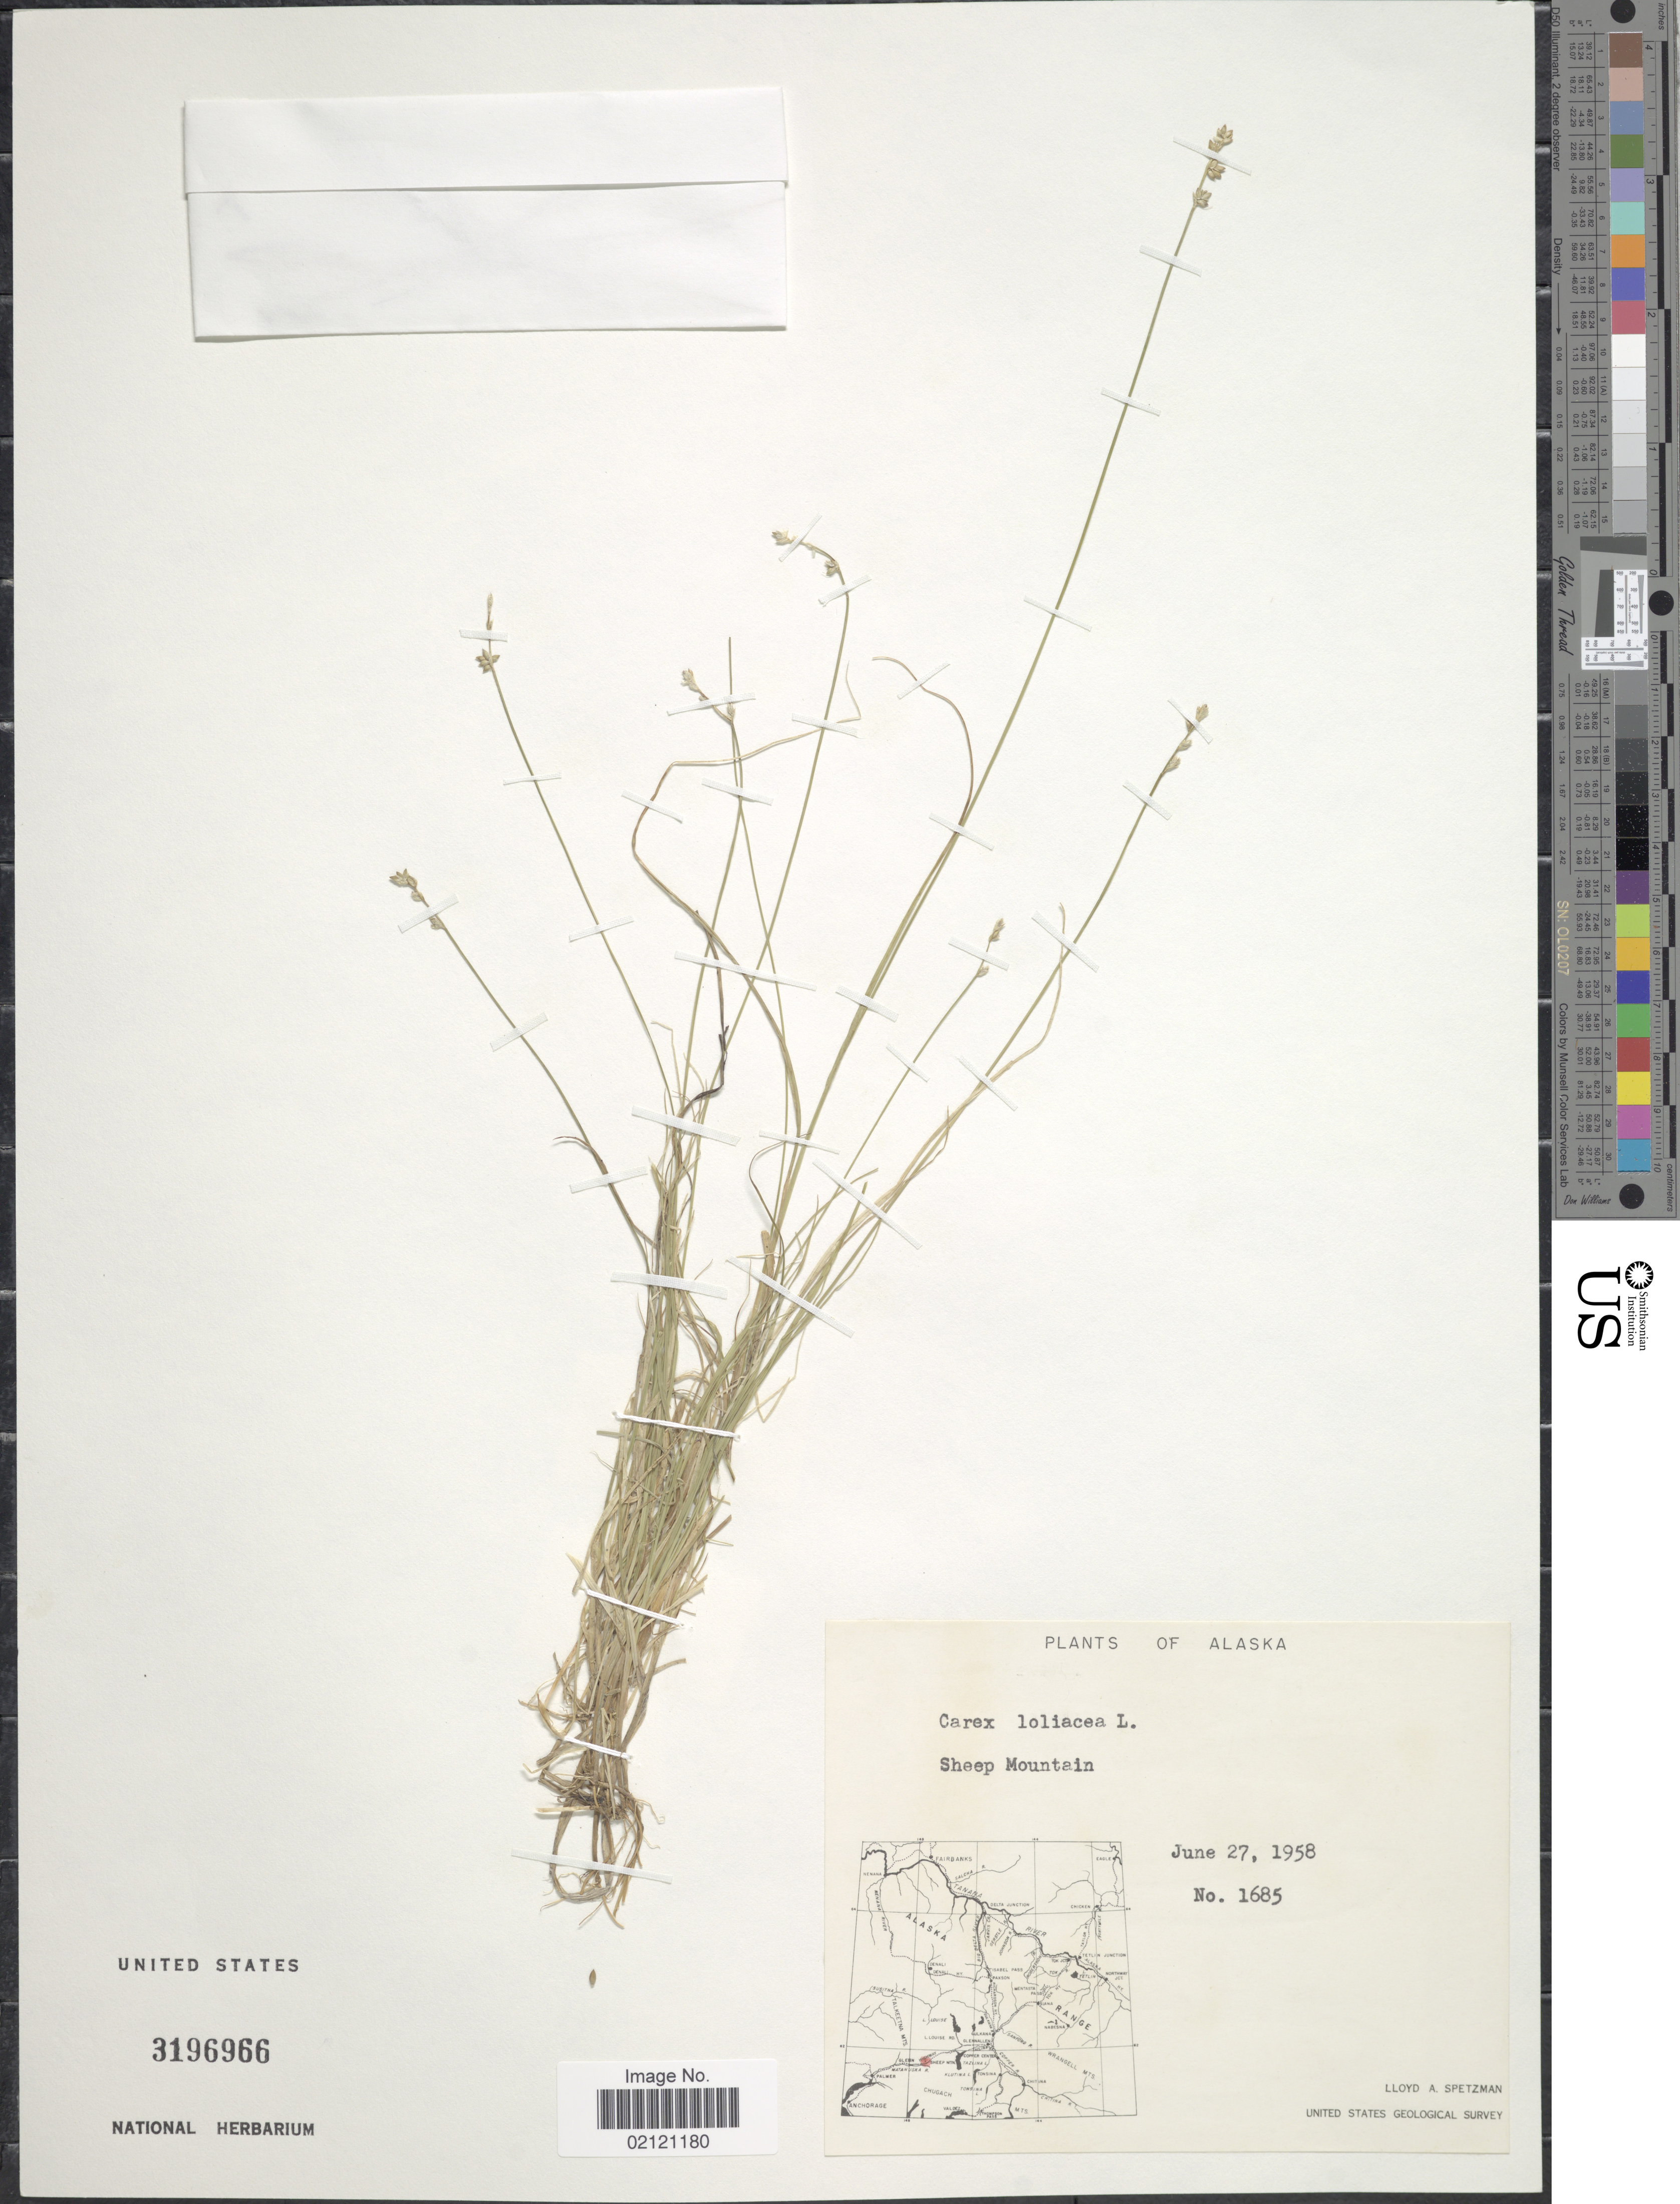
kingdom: Plantae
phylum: Tracheophyta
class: Liliopsida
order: Poales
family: Cyperaceae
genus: Carex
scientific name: Carex loliacea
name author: L.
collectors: L. Spetzman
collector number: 1685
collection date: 1958-06-27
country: United States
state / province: Alaska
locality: Sheep Mountain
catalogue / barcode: US 3196966